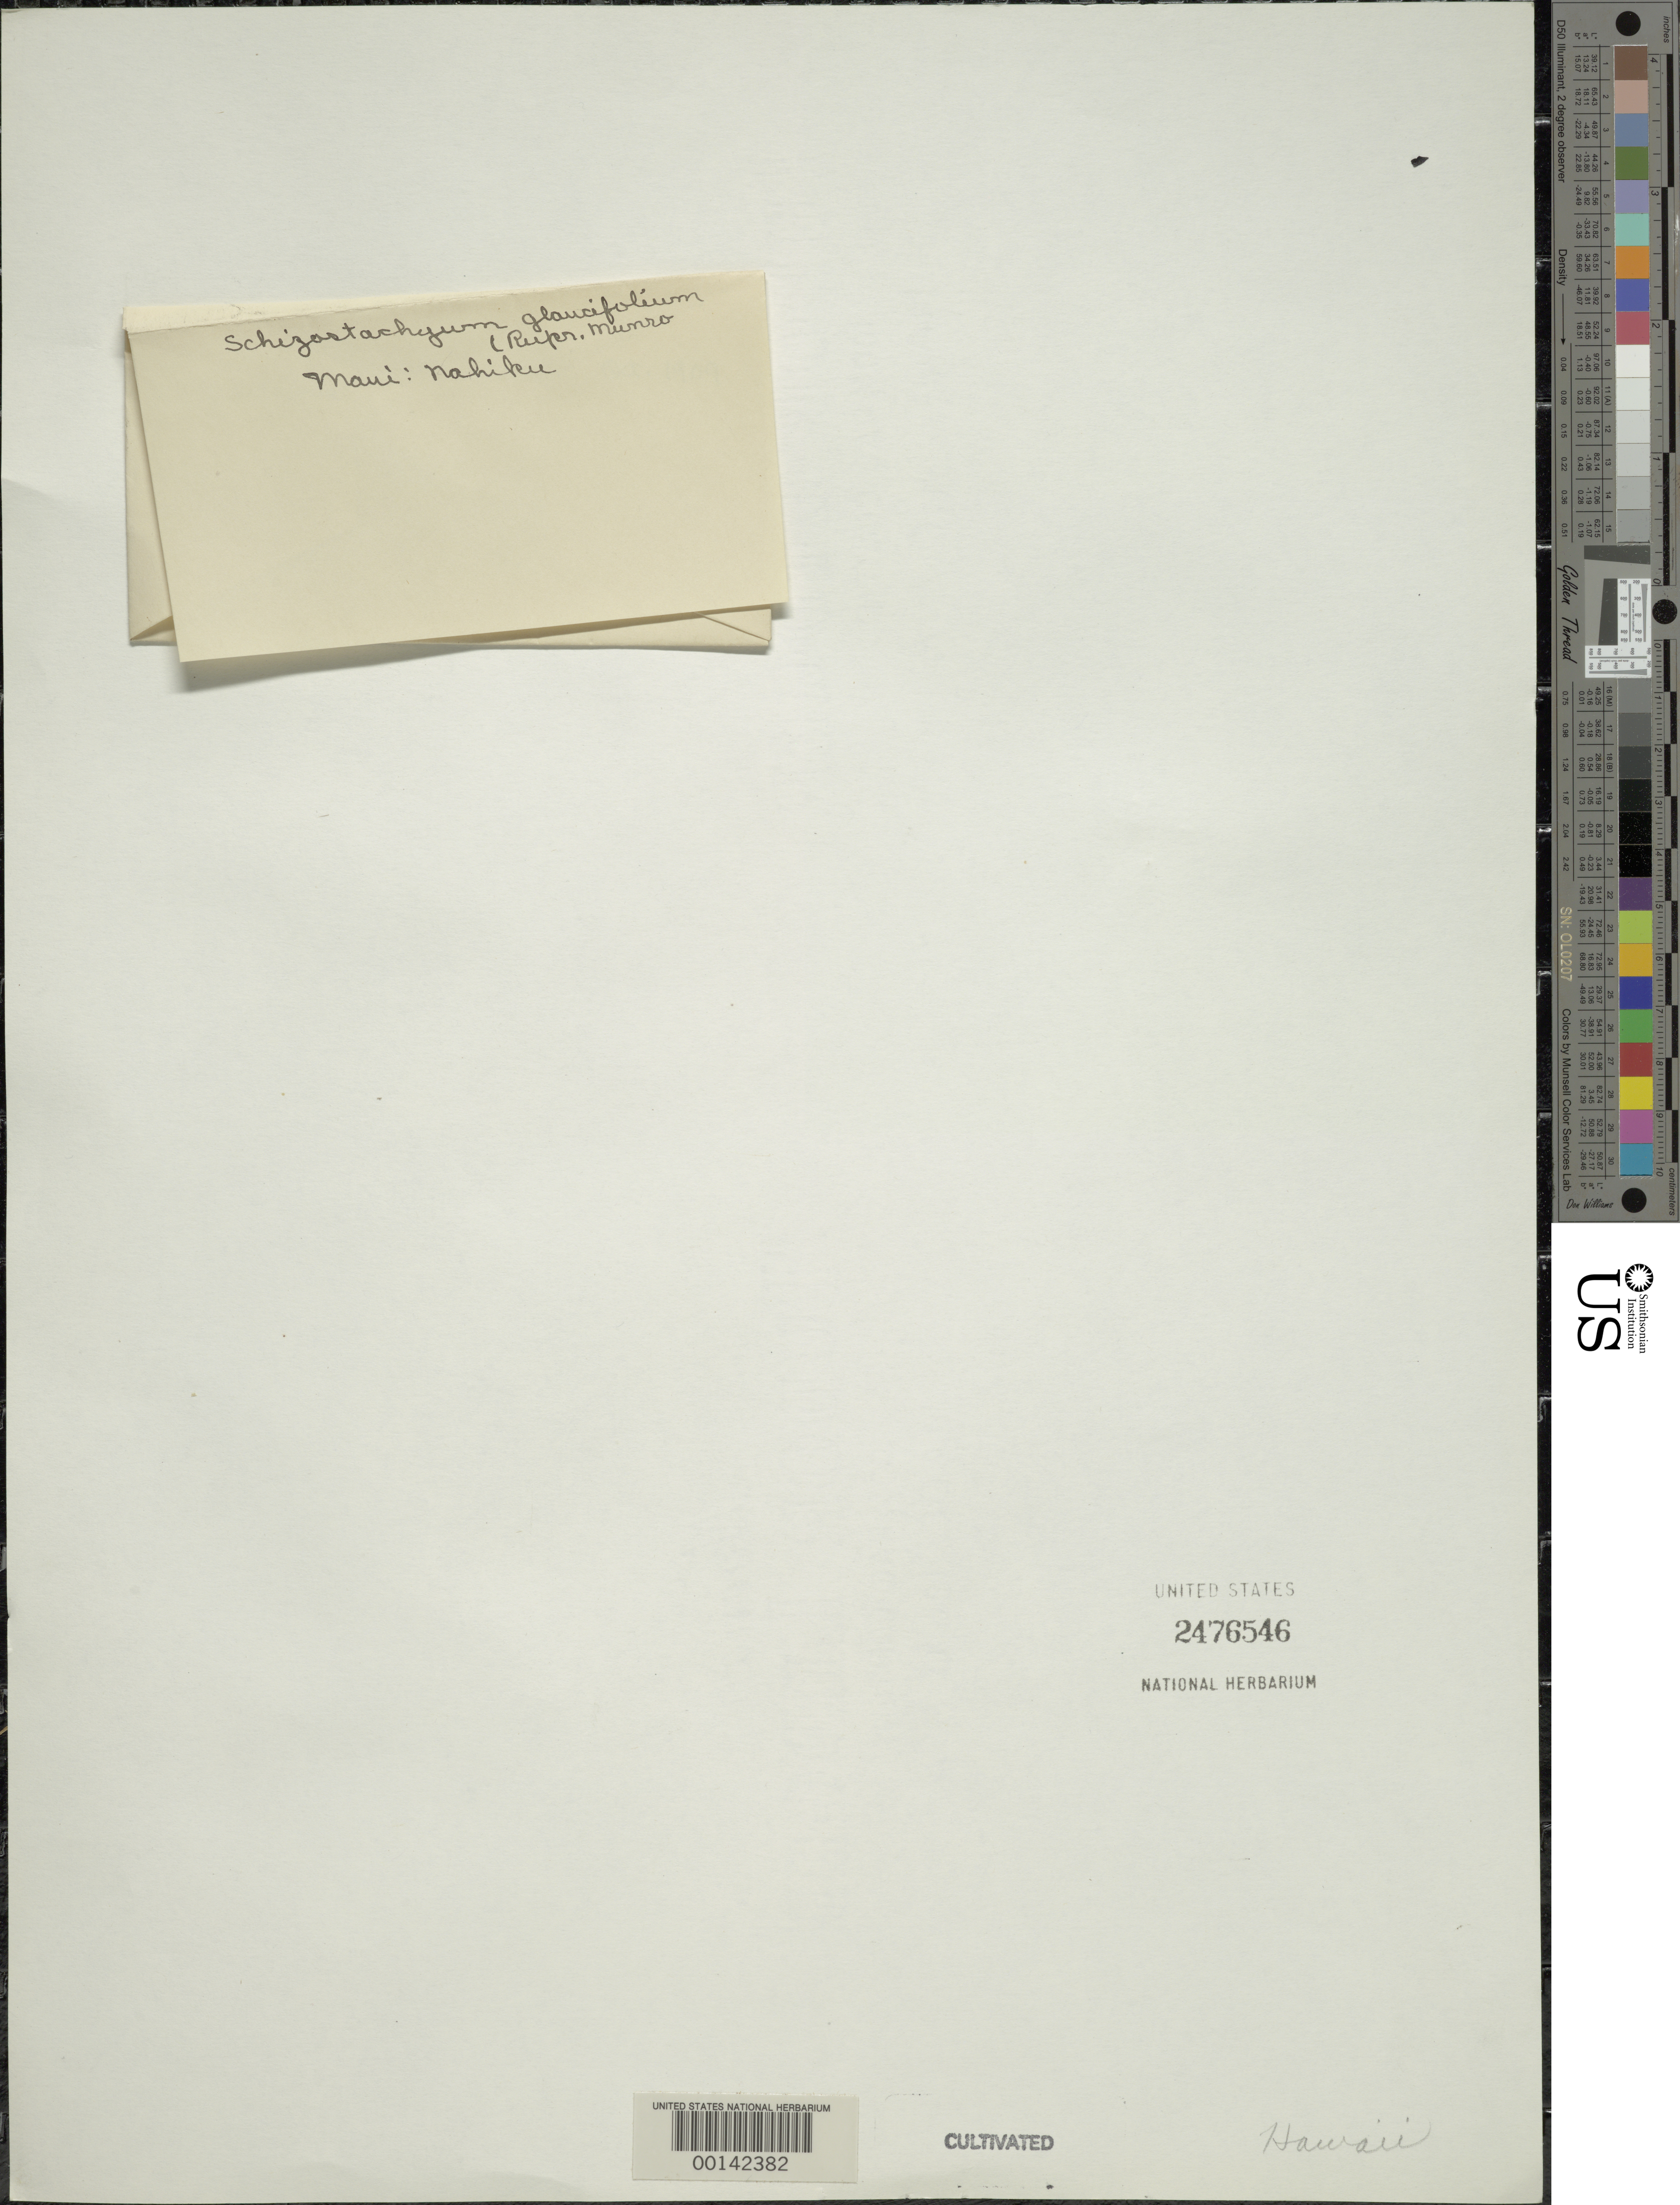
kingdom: Plantae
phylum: Tracheophyta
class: Liliopsida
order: Poales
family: Poaceae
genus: Schizostachyum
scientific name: Schizostachyum glaucifolium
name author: (Rupr.) Munro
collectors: A. Faurie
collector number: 1308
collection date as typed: Oct 1909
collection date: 1909-10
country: United States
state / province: Hawaii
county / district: Maui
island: Maui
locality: Nahiku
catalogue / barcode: US 2476546